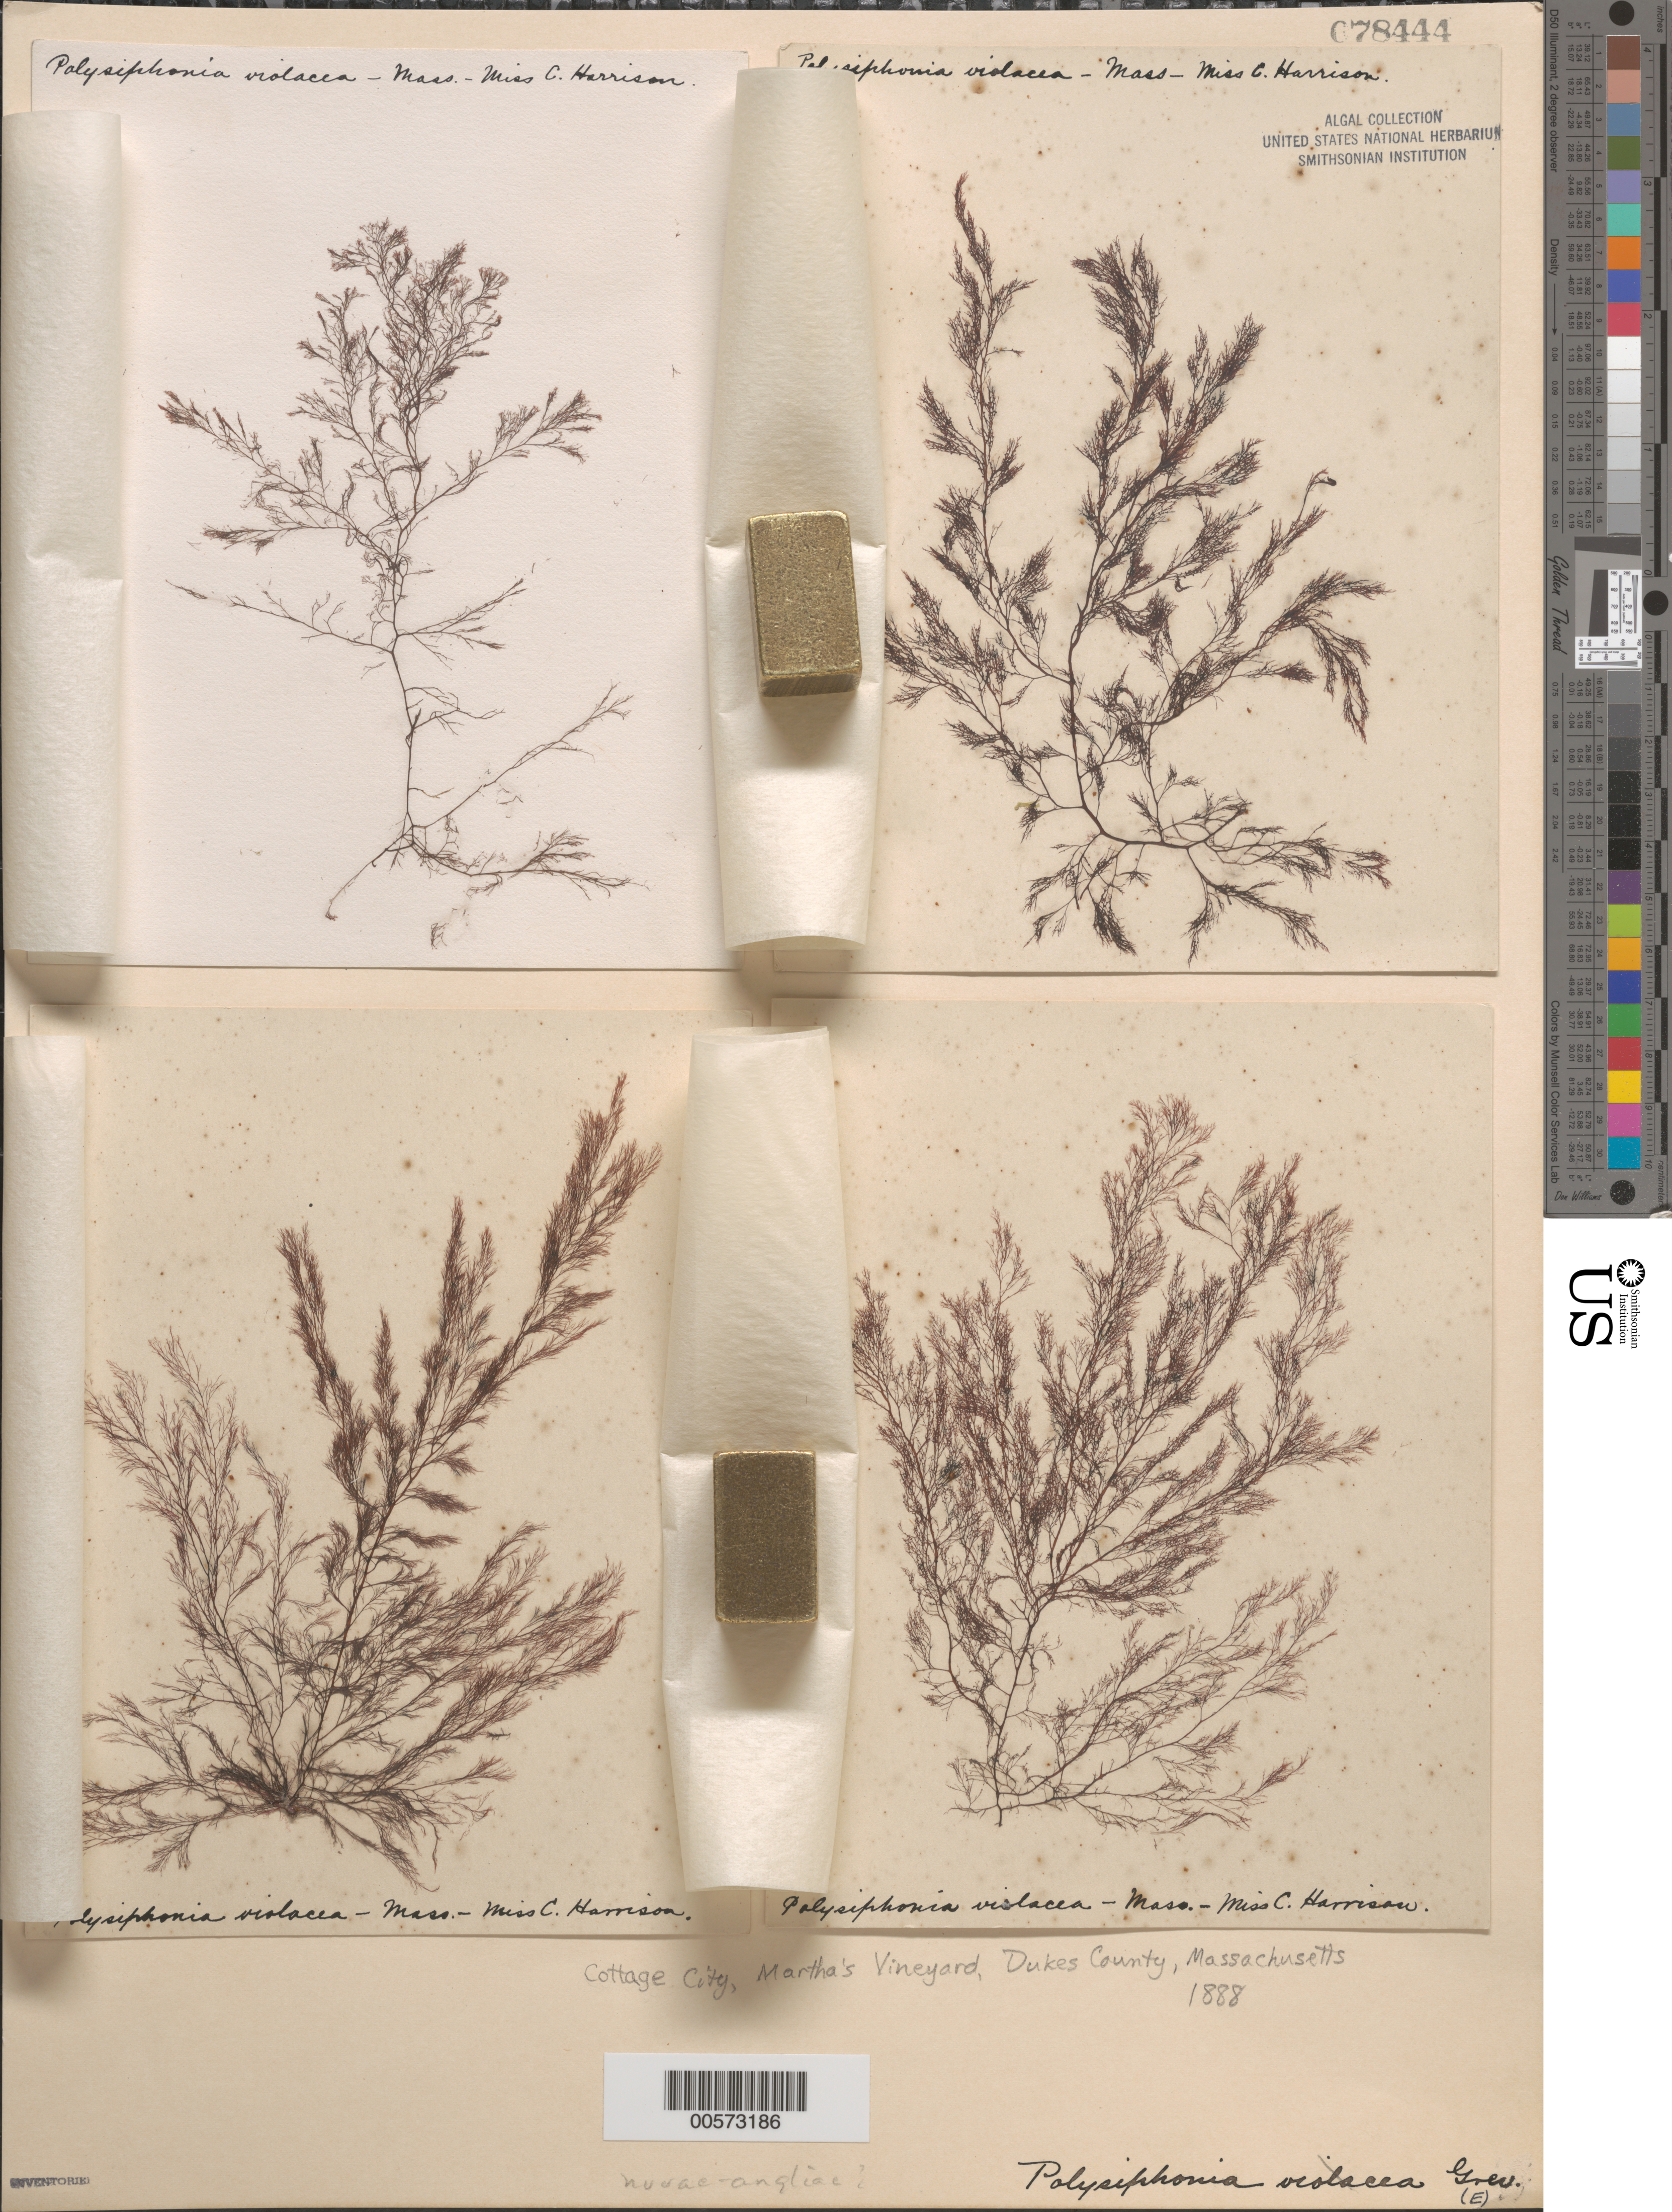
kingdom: Plantae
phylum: Rhodophyta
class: Florideophyceae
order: Ceramiales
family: Rhodomelaceae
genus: Melanothamnus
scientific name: Melanothamnus harveyi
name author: (Bailey) Diaz-Tapia & C.A. Maggs in Diaz-Tapia et al.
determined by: Algae name updating Project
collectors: C. Harrison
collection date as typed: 1888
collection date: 1888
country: United States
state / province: Massachusetts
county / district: Dukes County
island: Martha's Vineyard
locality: Cottage City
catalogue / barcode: US 78444